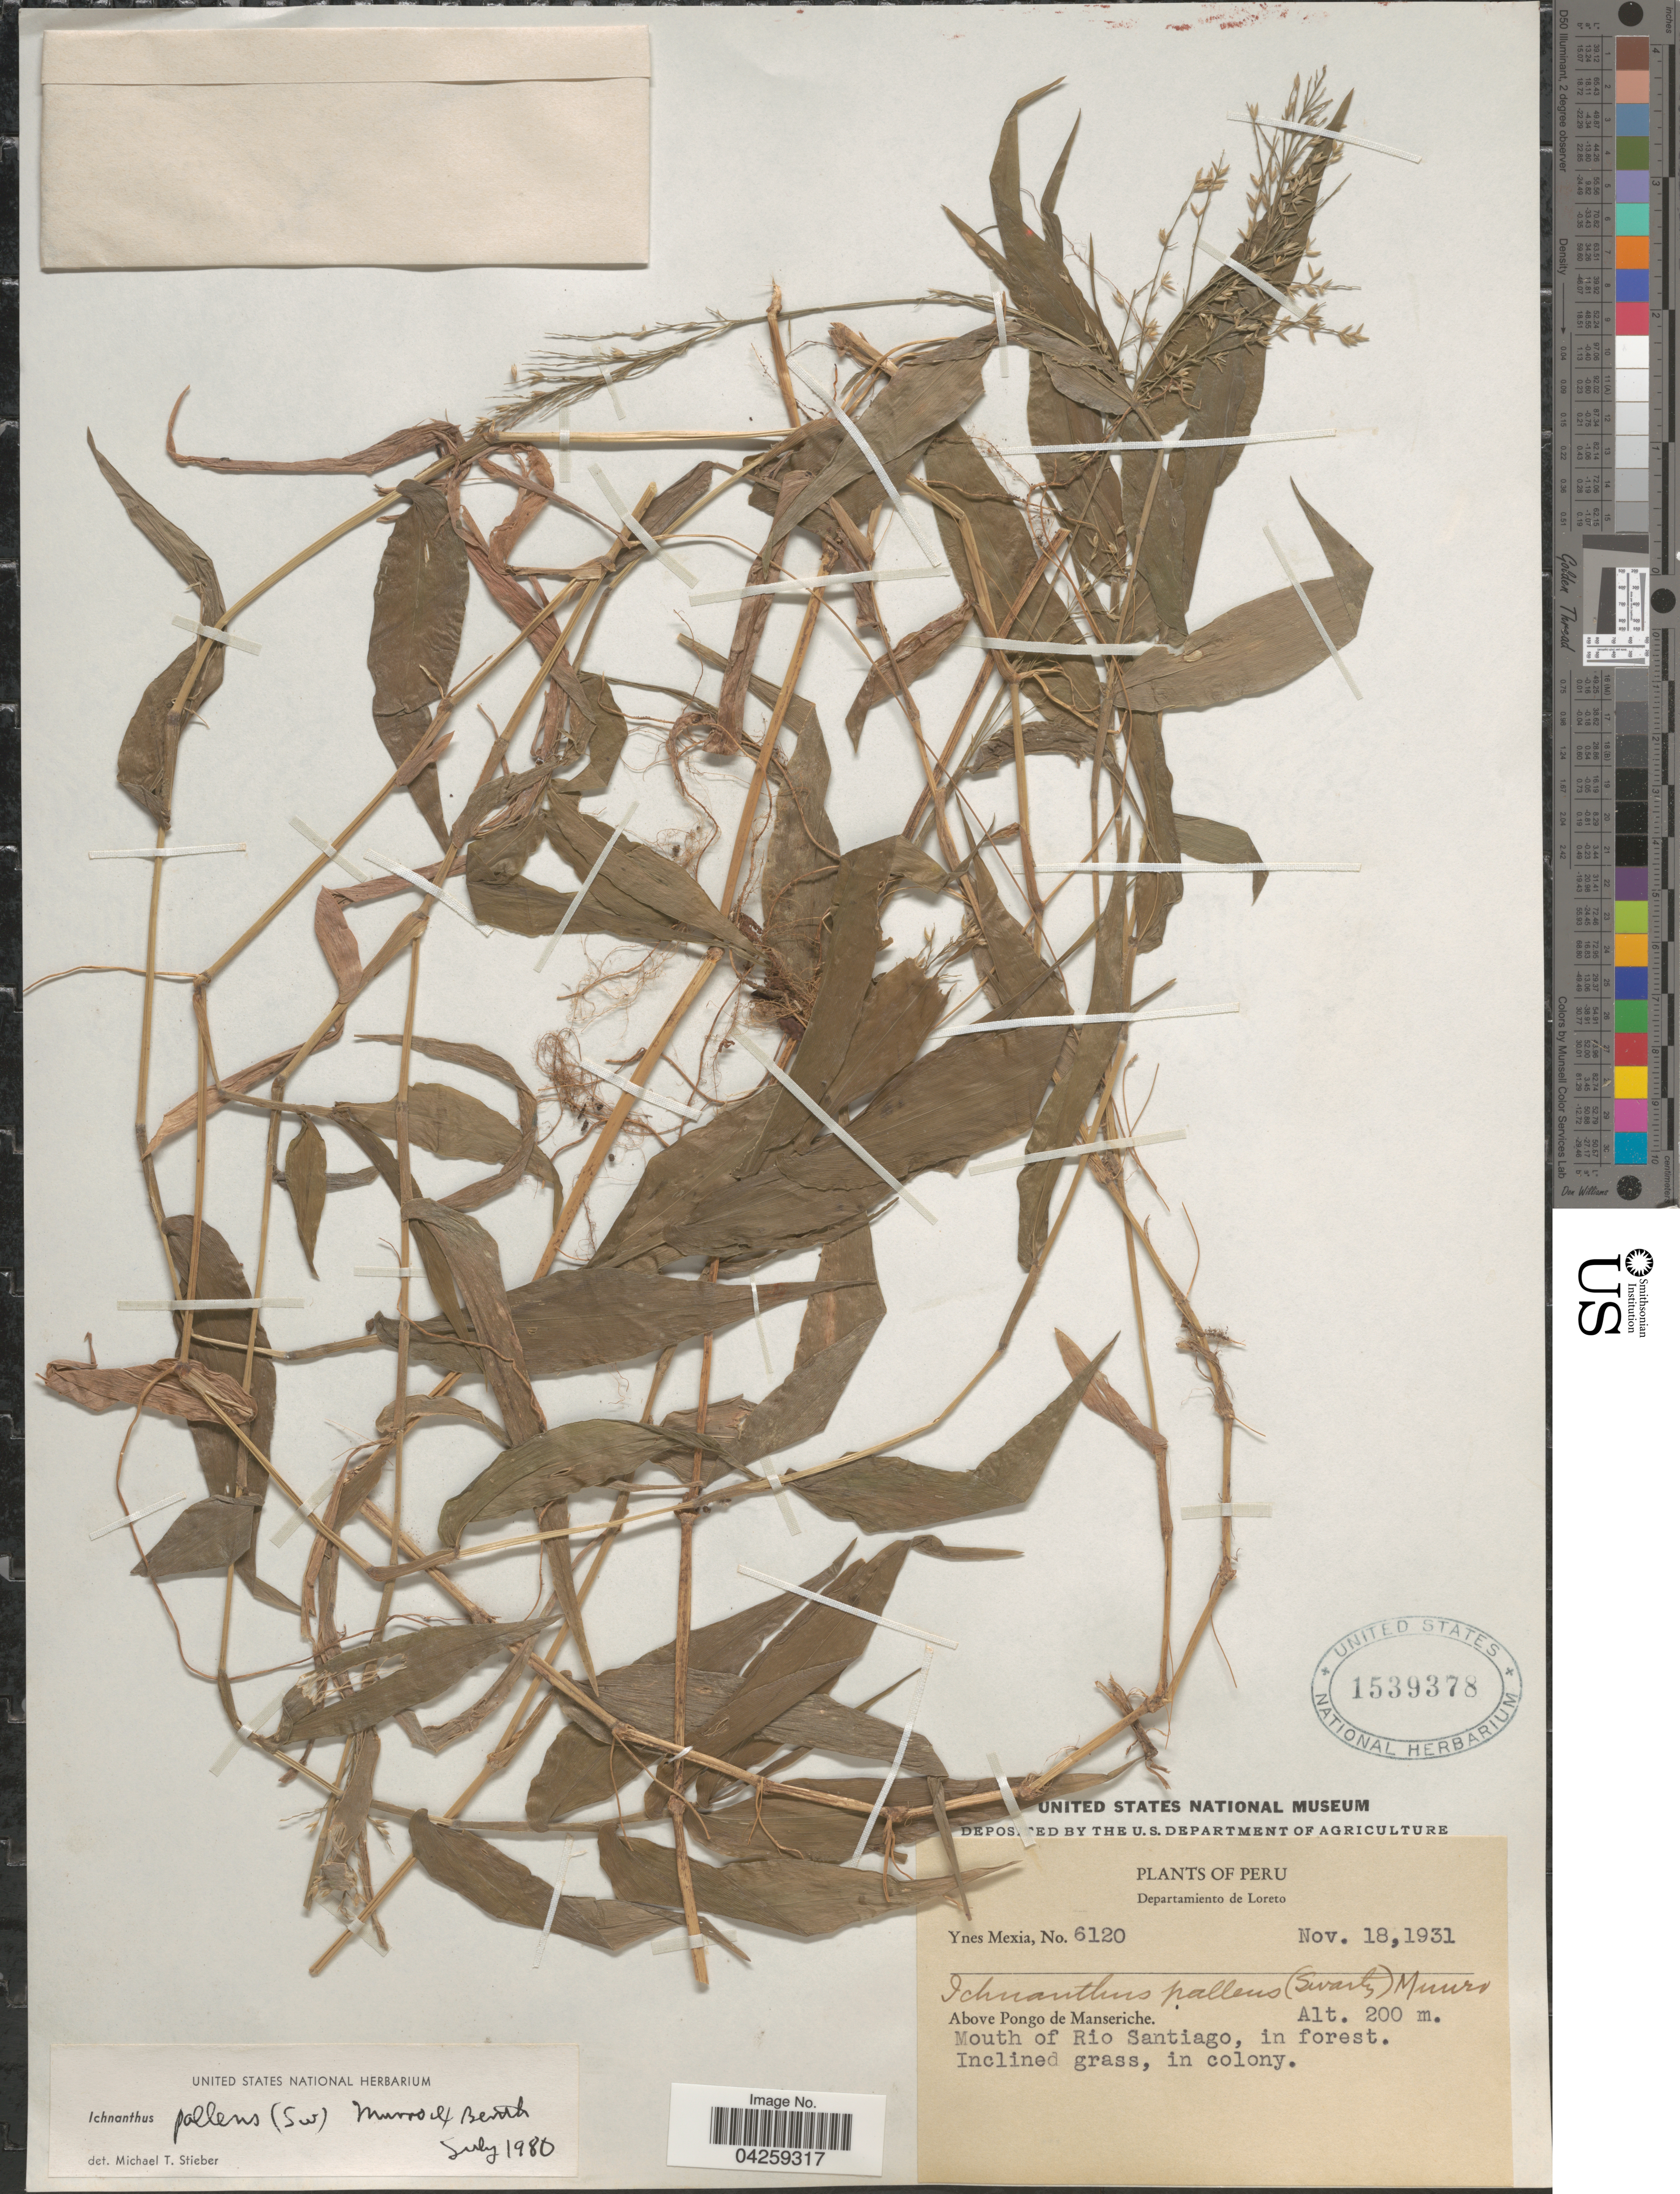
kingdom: Plantae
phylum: Tracheophyta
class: Liliopsida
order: Poales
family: Poaceae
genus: Ichnanthus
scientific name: Ichnanthus pallens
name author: (Sw.) Munro ex Benth.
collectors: Y. Mexia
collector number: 6120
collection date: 1931-11-18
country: Peru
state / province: Loreto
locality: Departamiento de Loreto. Above Pongo de Manseriche. Mouth of Rio Santiago, in forest.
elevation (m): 200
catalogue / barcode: US 1539378